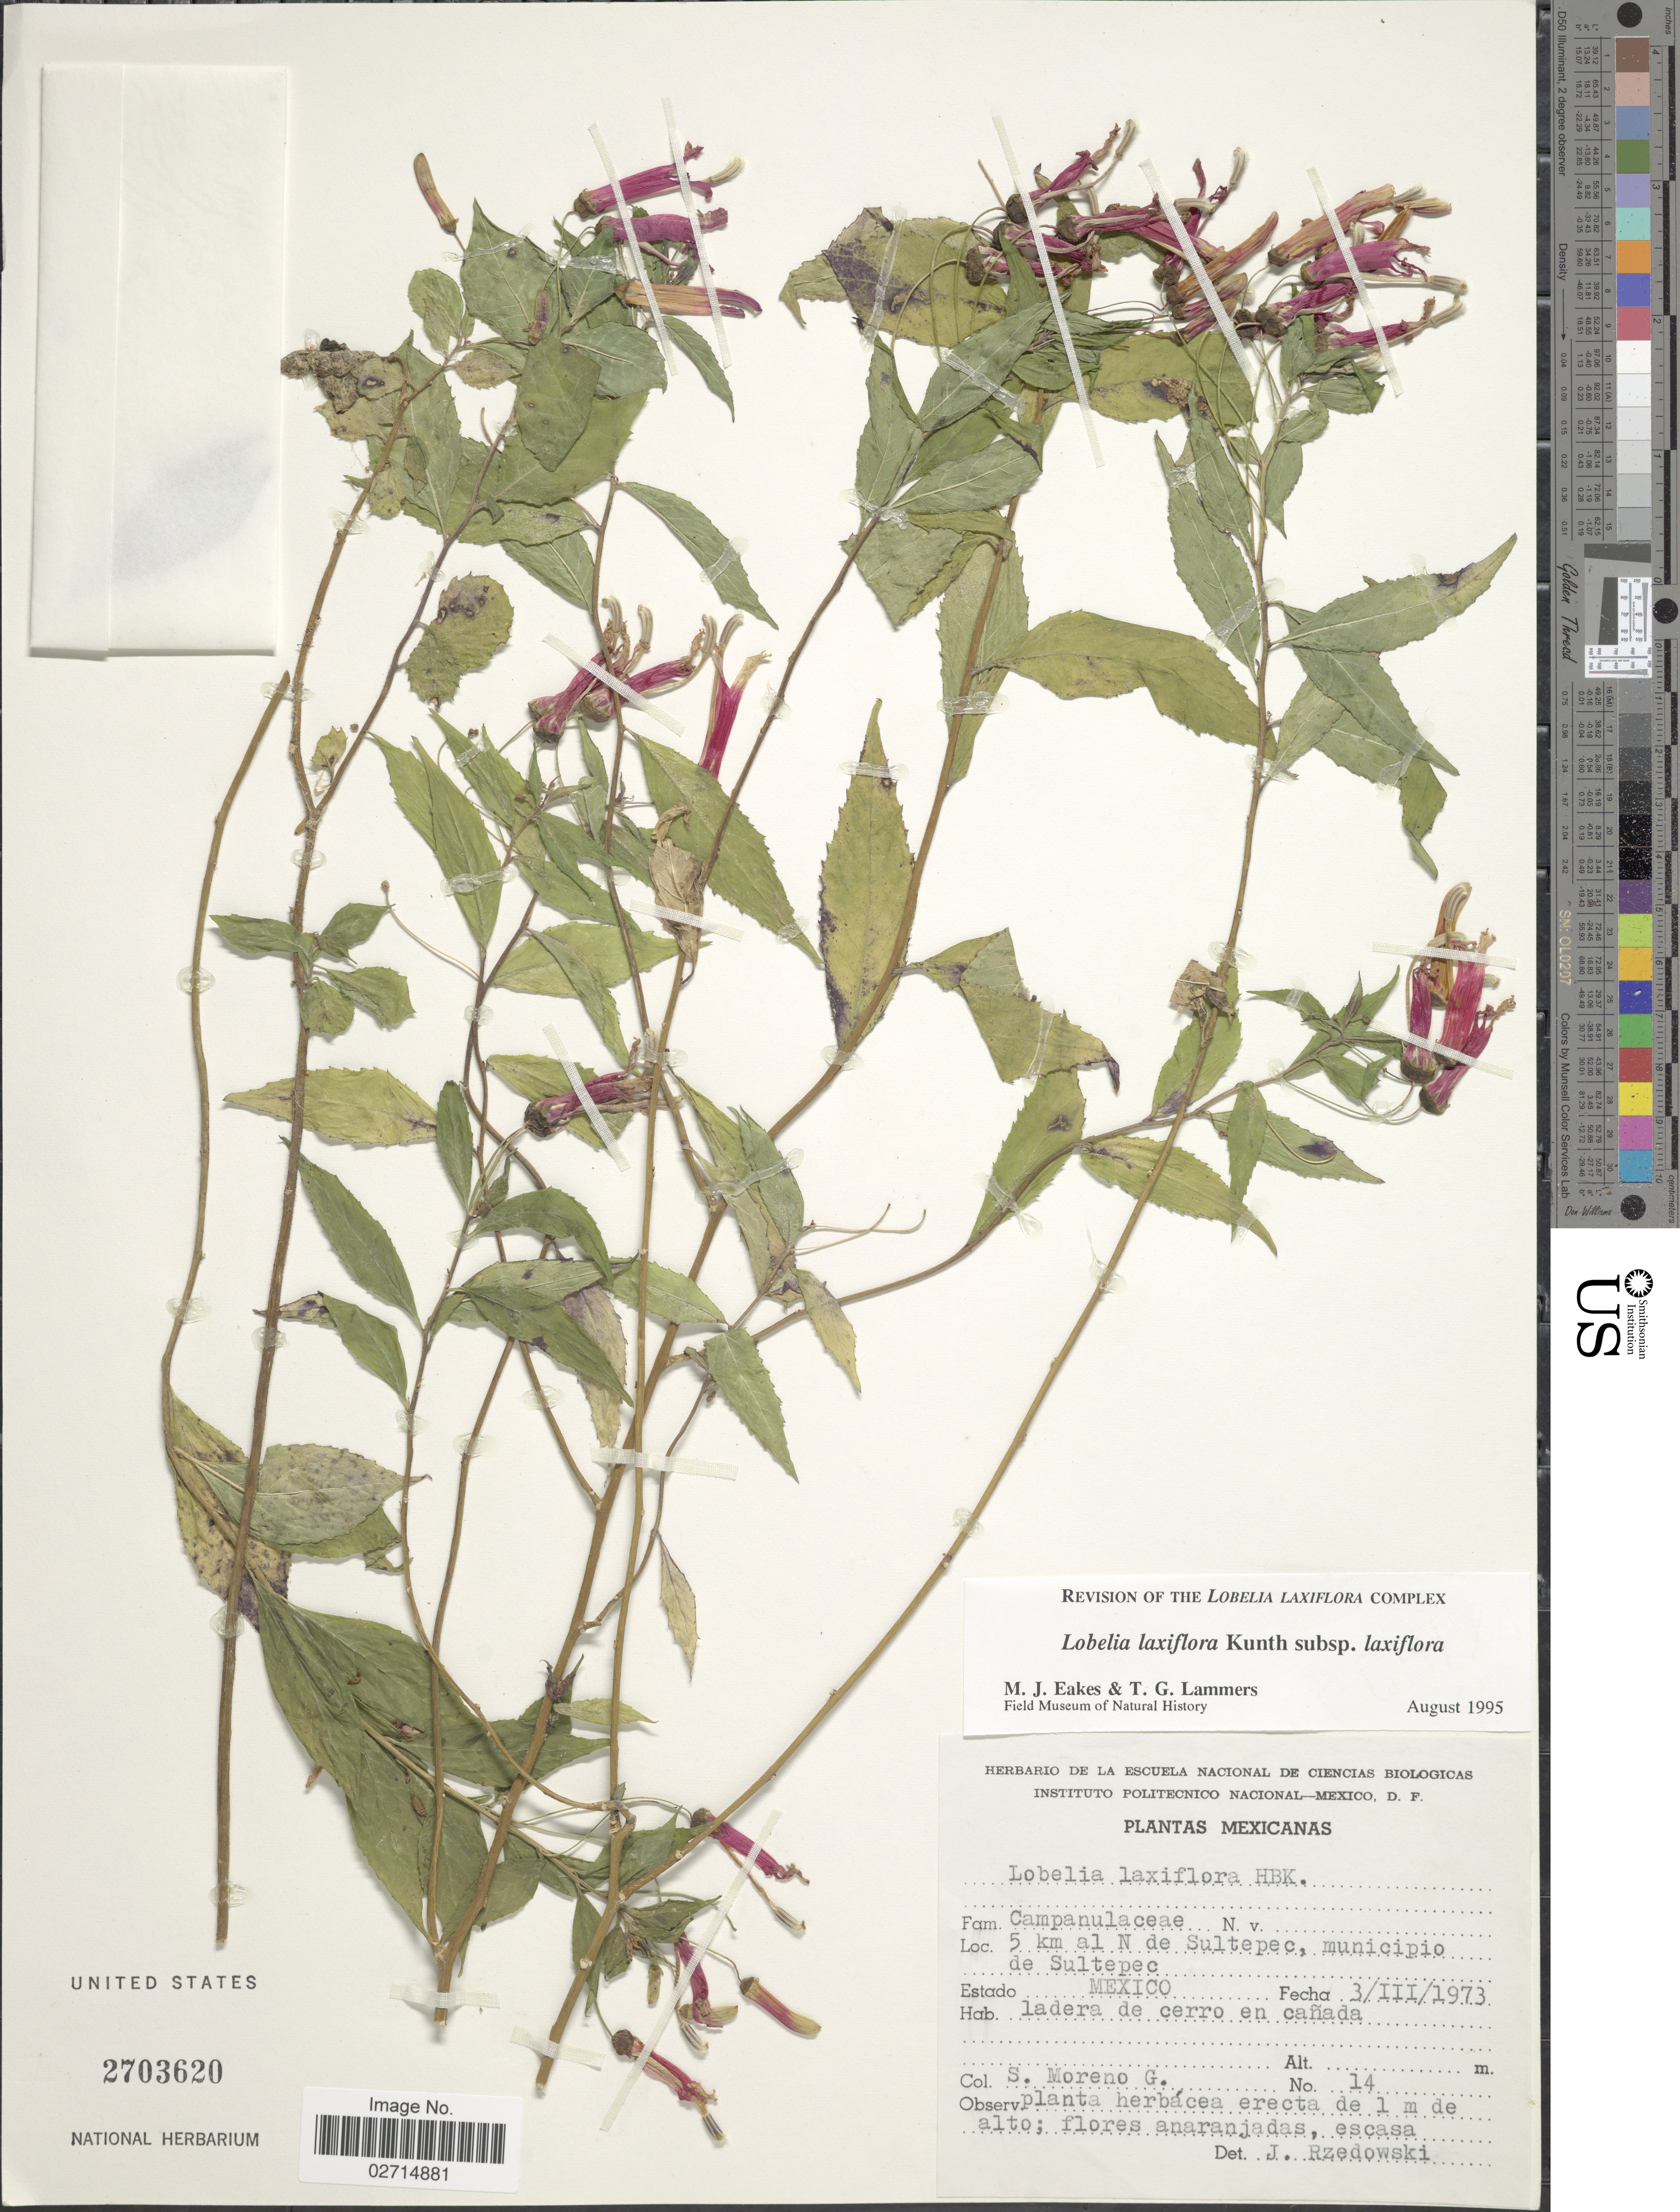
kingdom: Plantae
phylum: Tracheophyta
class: Magnoliopsida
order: Asterales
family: Campanulaceae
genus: Lobelia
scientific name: Lobelia laxiflora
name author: Kunth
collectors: Moreno G., S.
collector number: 14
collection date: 1973-03-03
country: Mexico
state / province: México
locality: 5 km al N de Sultepec, municipio de Sultepec, Estado Mexico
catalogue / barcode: US 2703620